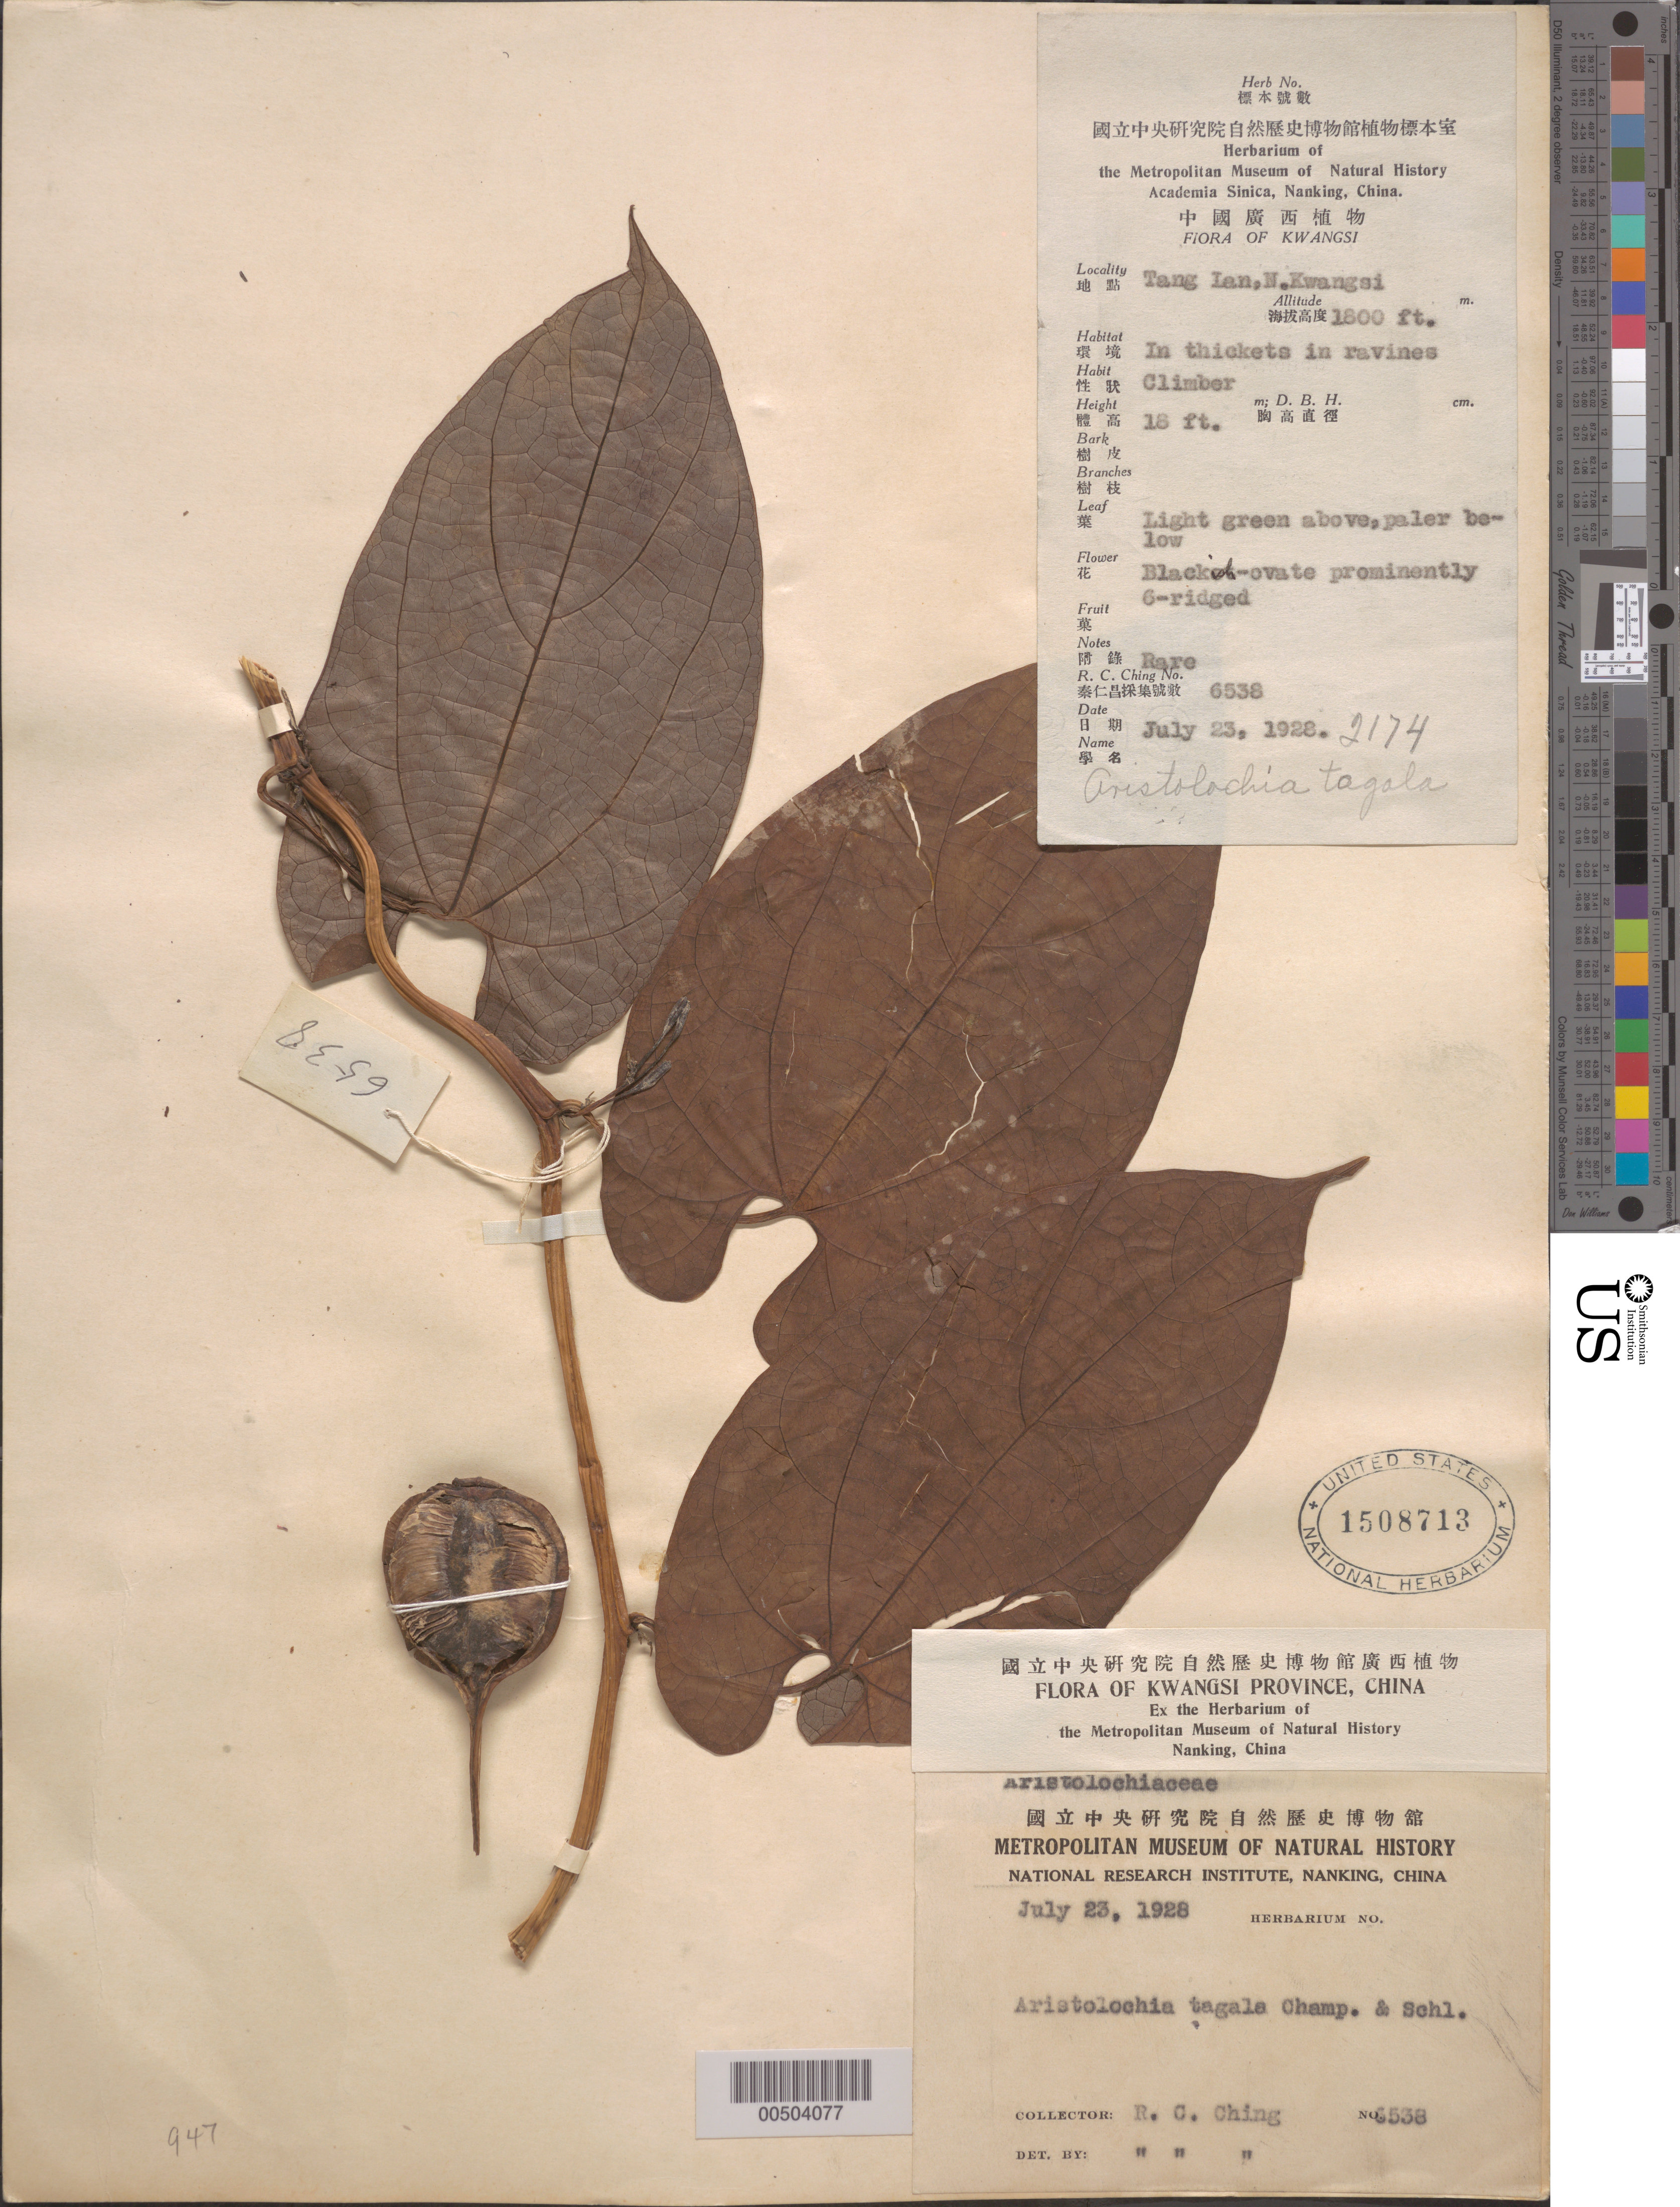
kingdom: Plantae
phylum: Tracheophyta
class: Magnoliopsida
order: Piperales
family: Aristolochiaceae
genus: Aristolochia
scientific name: Aristolochia tagala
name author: Cham.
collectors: R. C. Ching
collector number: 6538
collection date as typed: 23 Jul 1928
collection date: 1928-07-23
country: China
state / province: Guangxi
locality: Tang Lan, N. Kwangsi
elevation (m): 549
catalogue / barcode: US 1508713